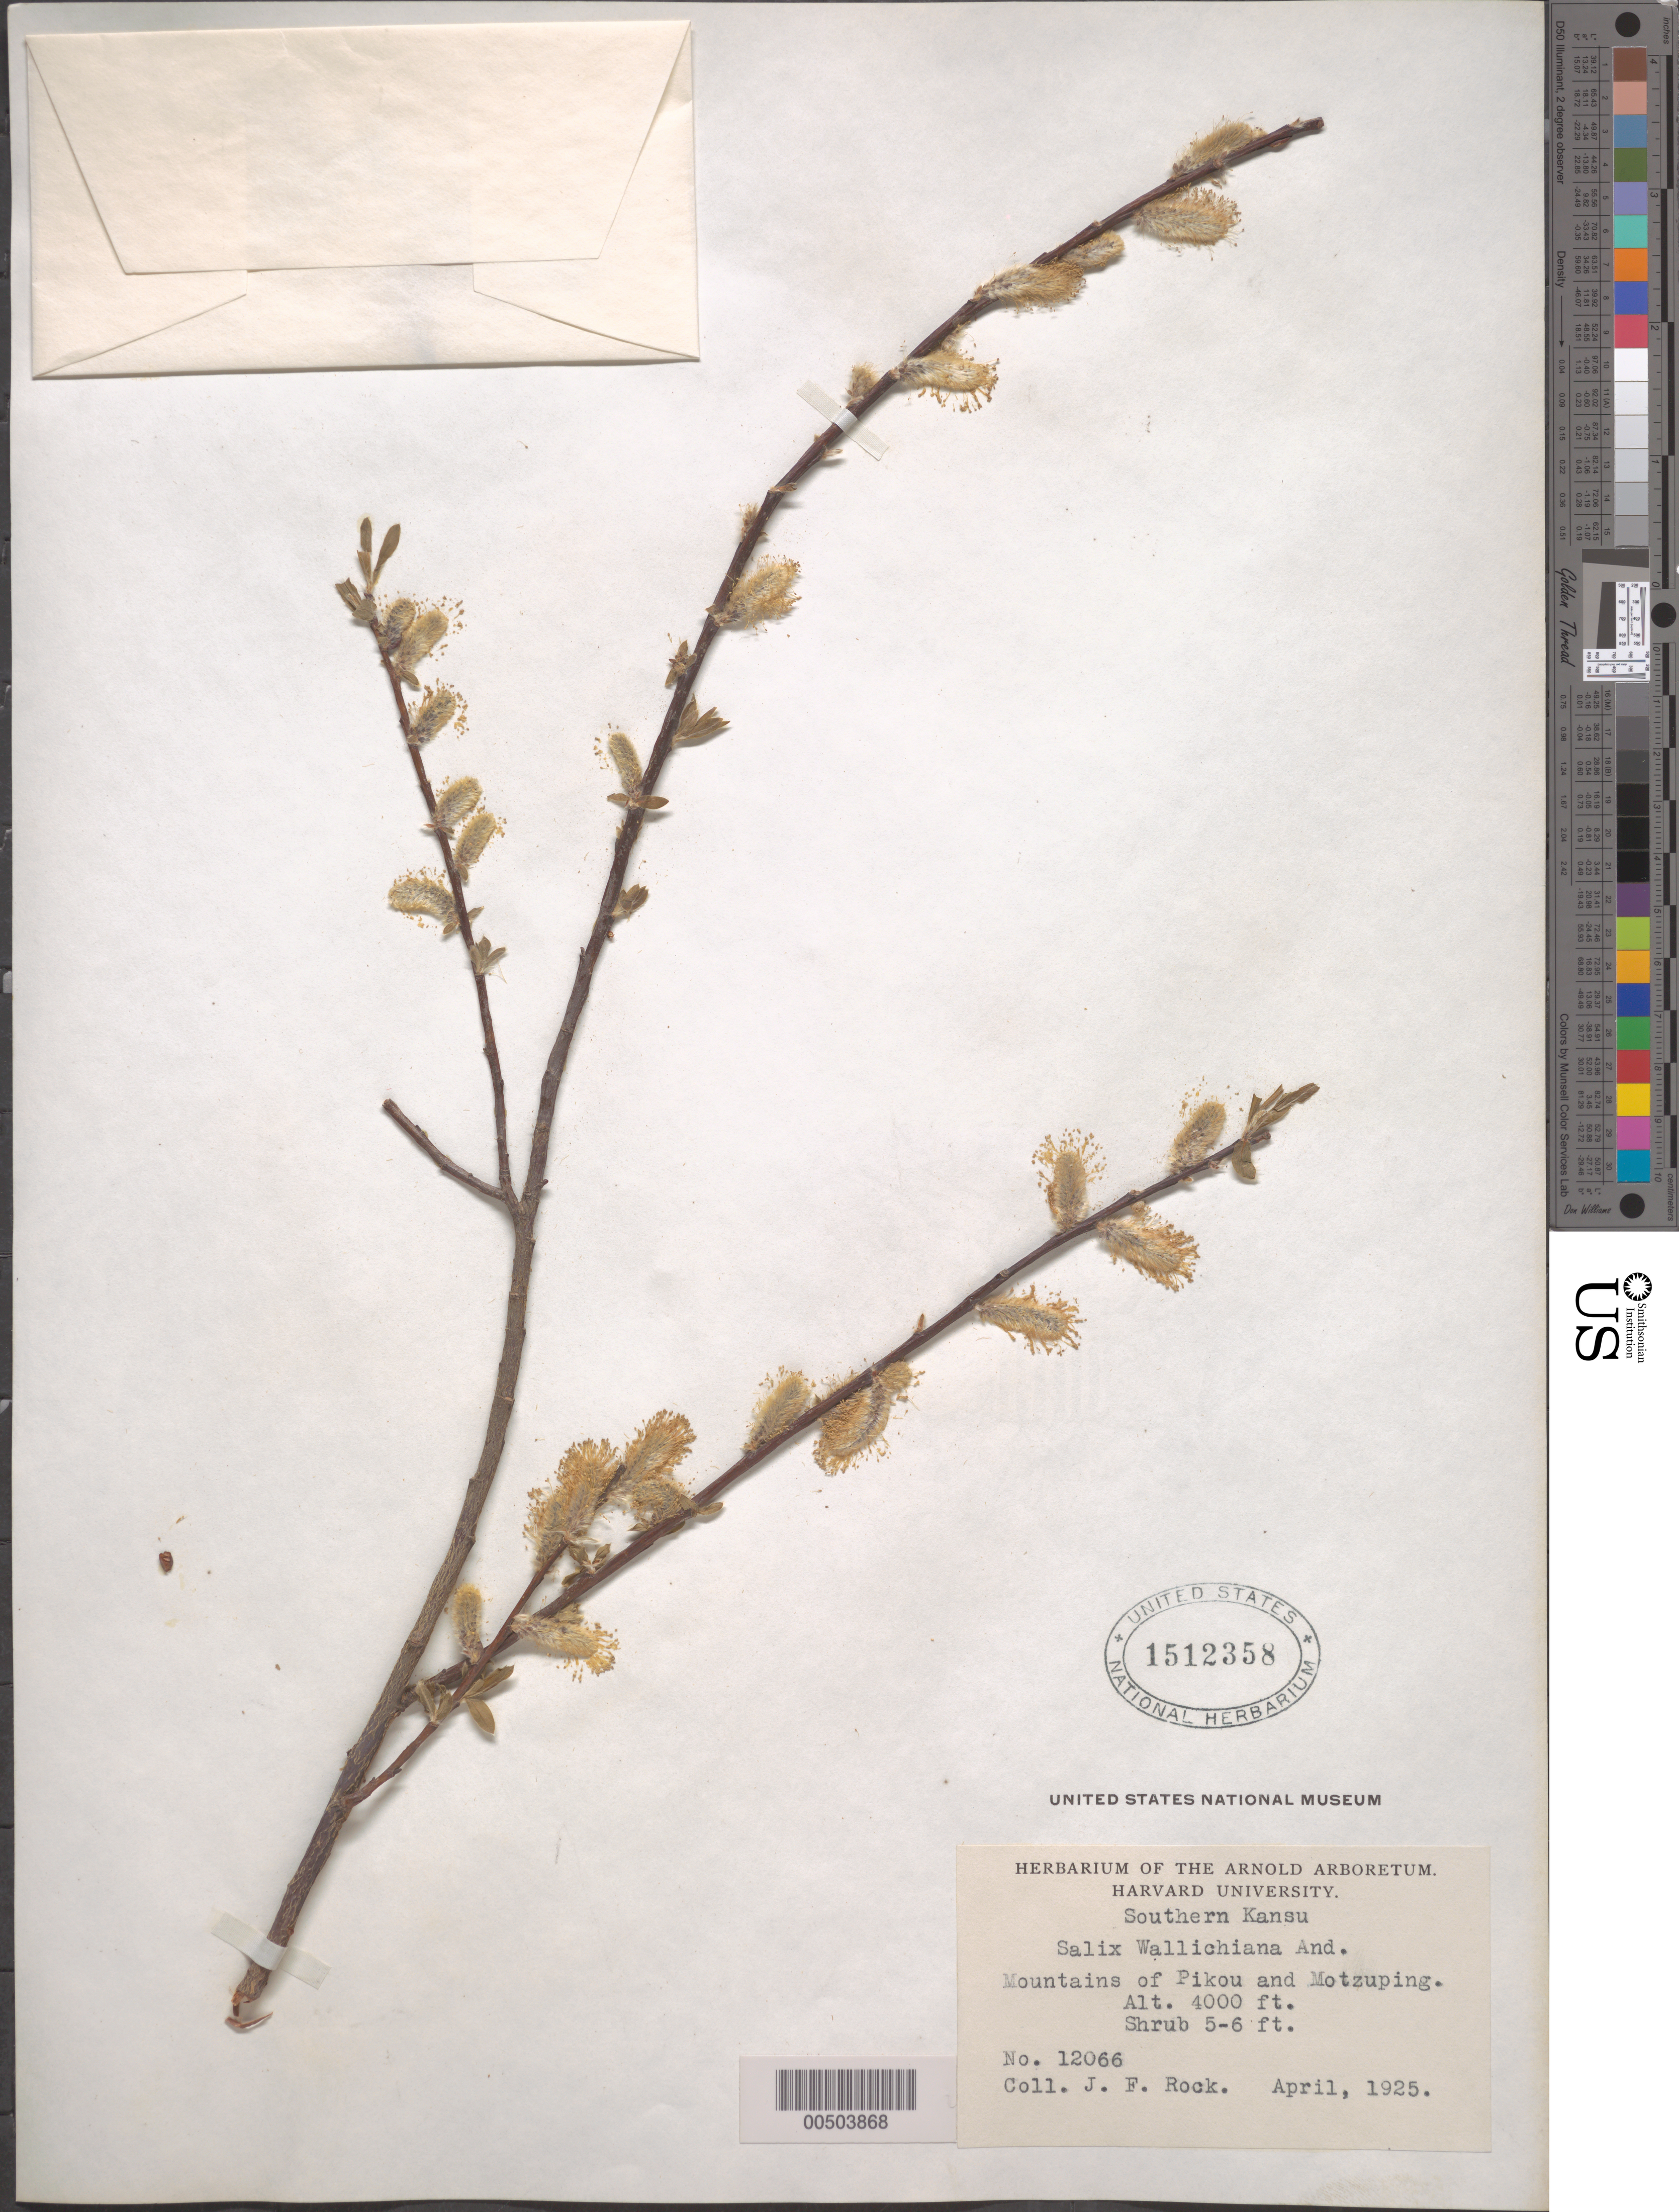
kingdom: Plantae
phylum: Tracheophyta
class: Magnoliopsida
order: Malpighiales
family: Salicaceae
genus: Salix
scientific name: Salix wallichiana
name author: Andersson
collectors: J. F. Rock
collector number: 12066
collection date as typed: Apr 1925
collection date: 1925-04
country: China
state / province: Gansu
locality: Mountains of Pikou and Motzuping.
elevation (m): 1219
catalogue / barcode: US 1512358